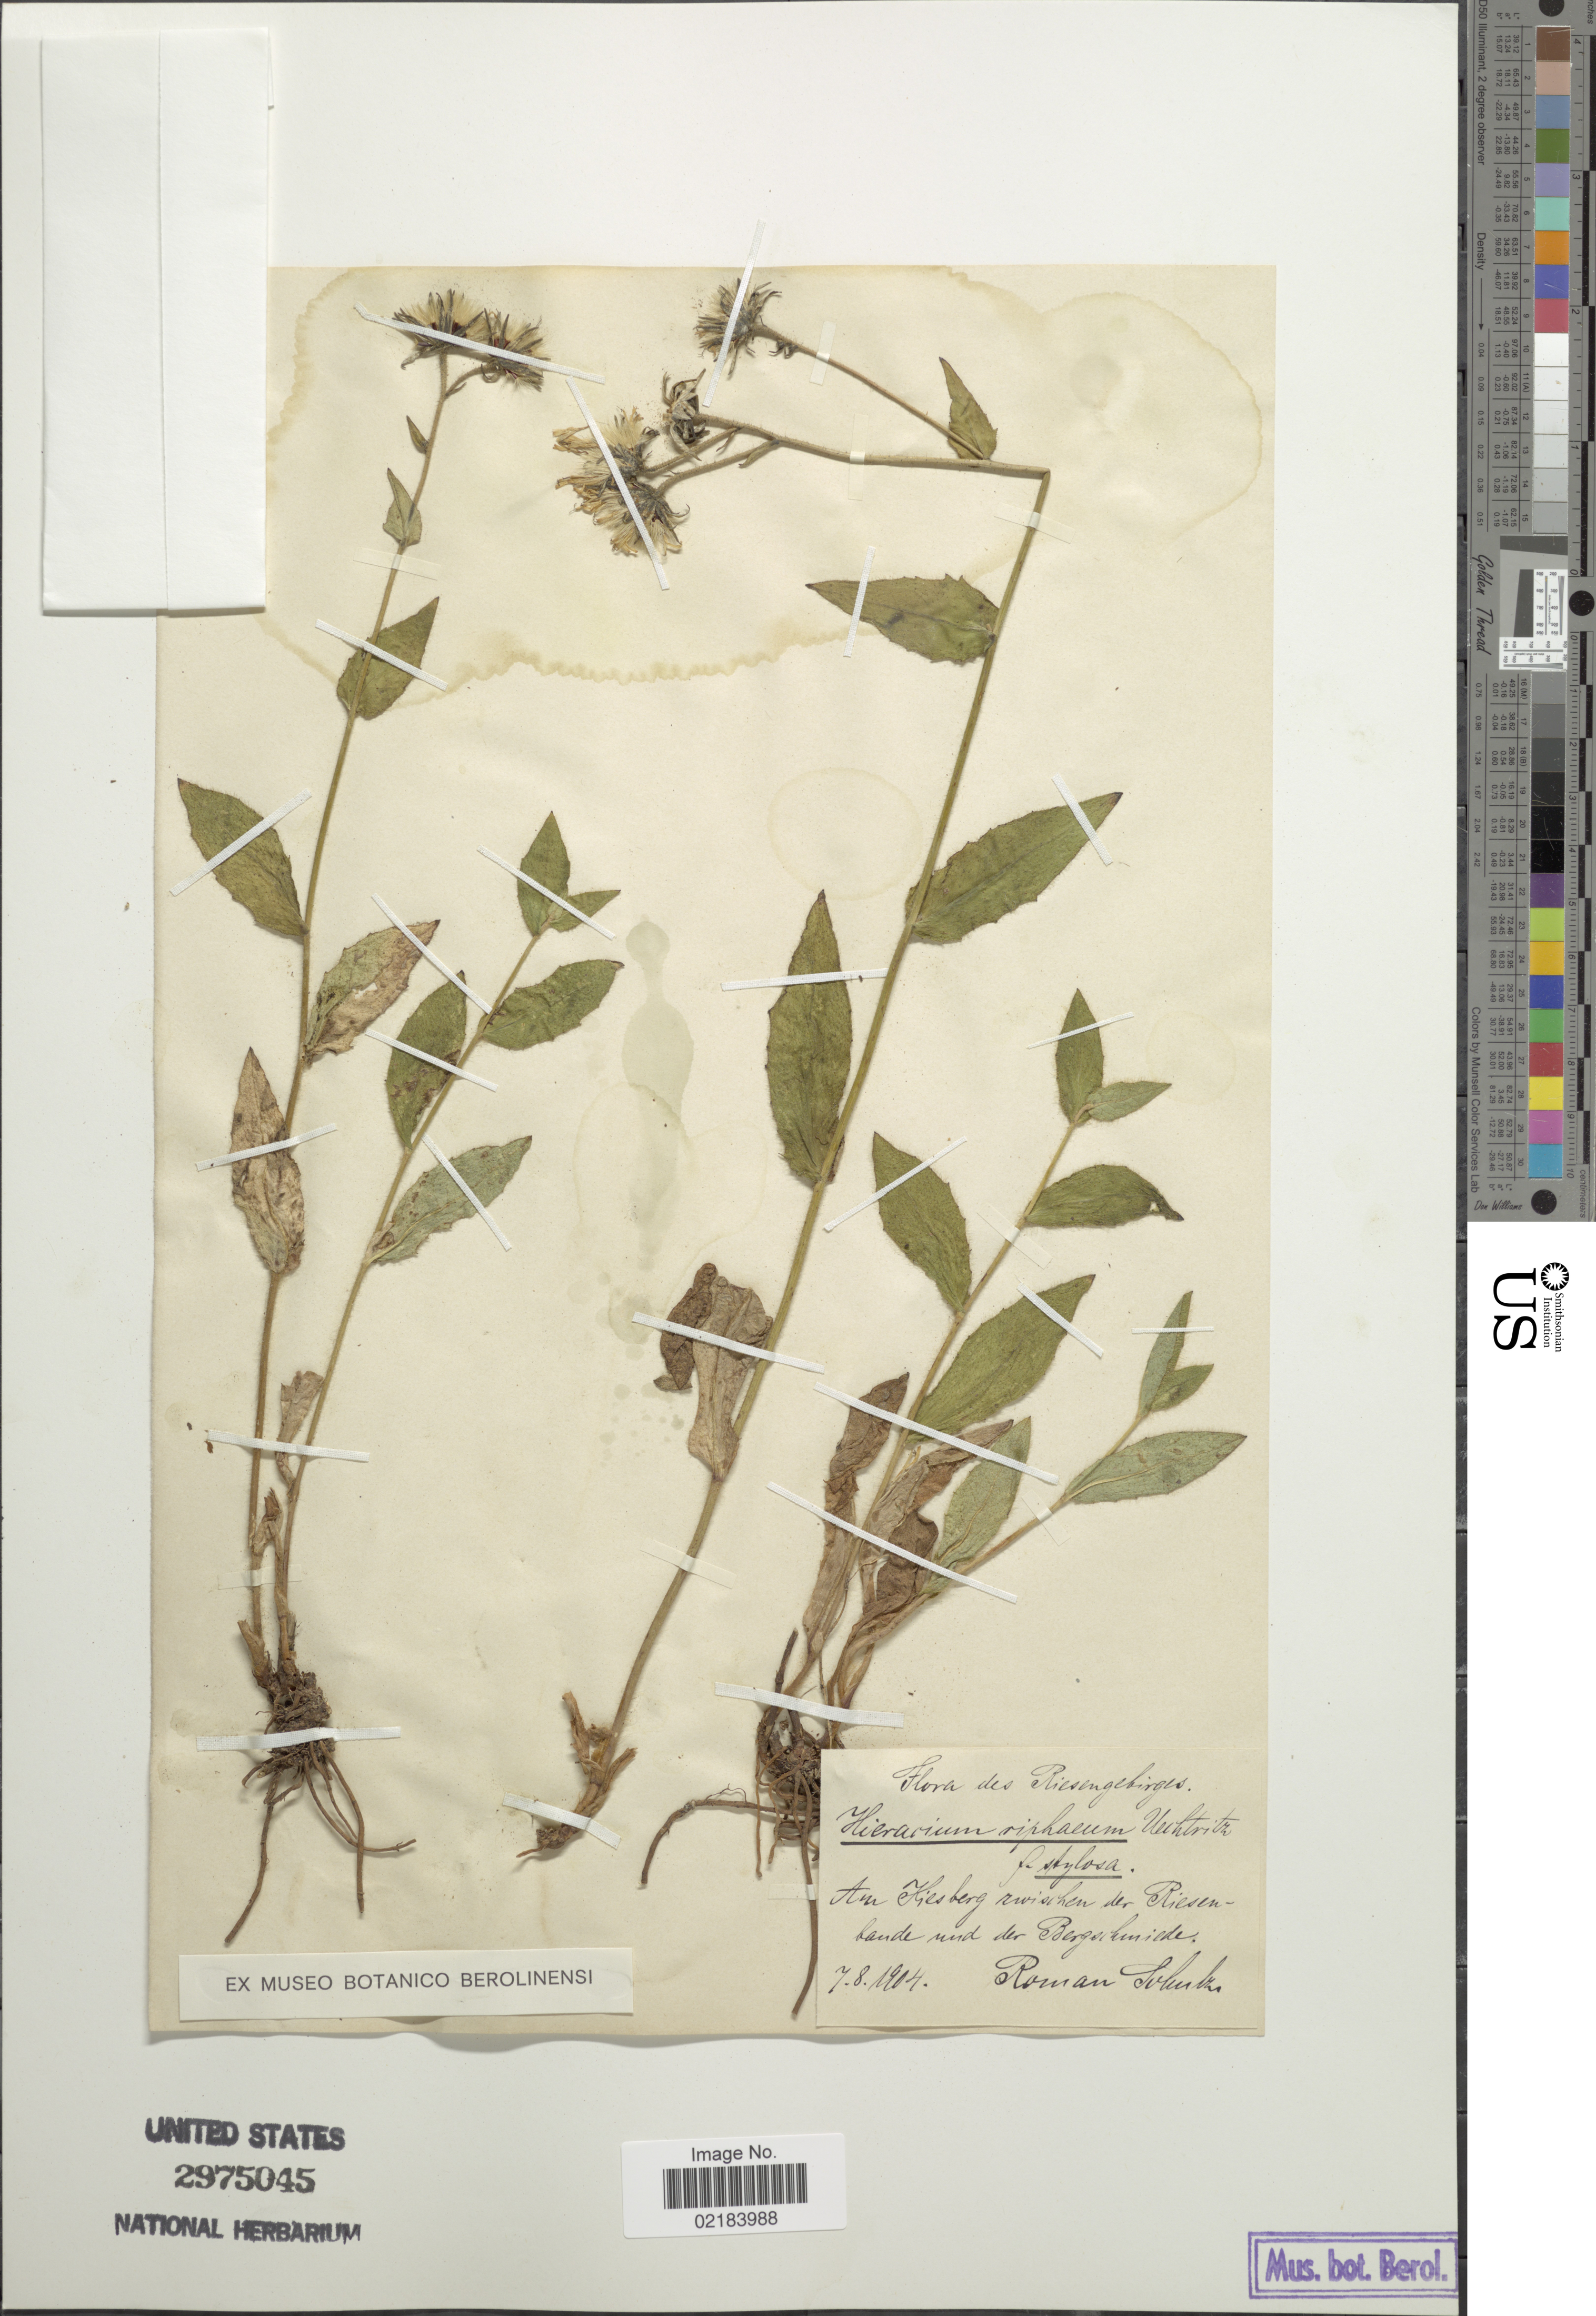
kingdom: Plantae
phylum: Tracheophyta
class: Magnoliopsida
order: Asterales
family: Asteraceae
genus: Hieracium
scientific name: Hieracium riphaeum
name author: R. Uechtr.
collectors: R. Schulz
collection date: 1904-08-07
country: Poland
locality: Riesengebirges. Am Kiesberg ravischen der Riesenbande und der Bergskruide [interpreted]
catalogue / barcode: US 2975045